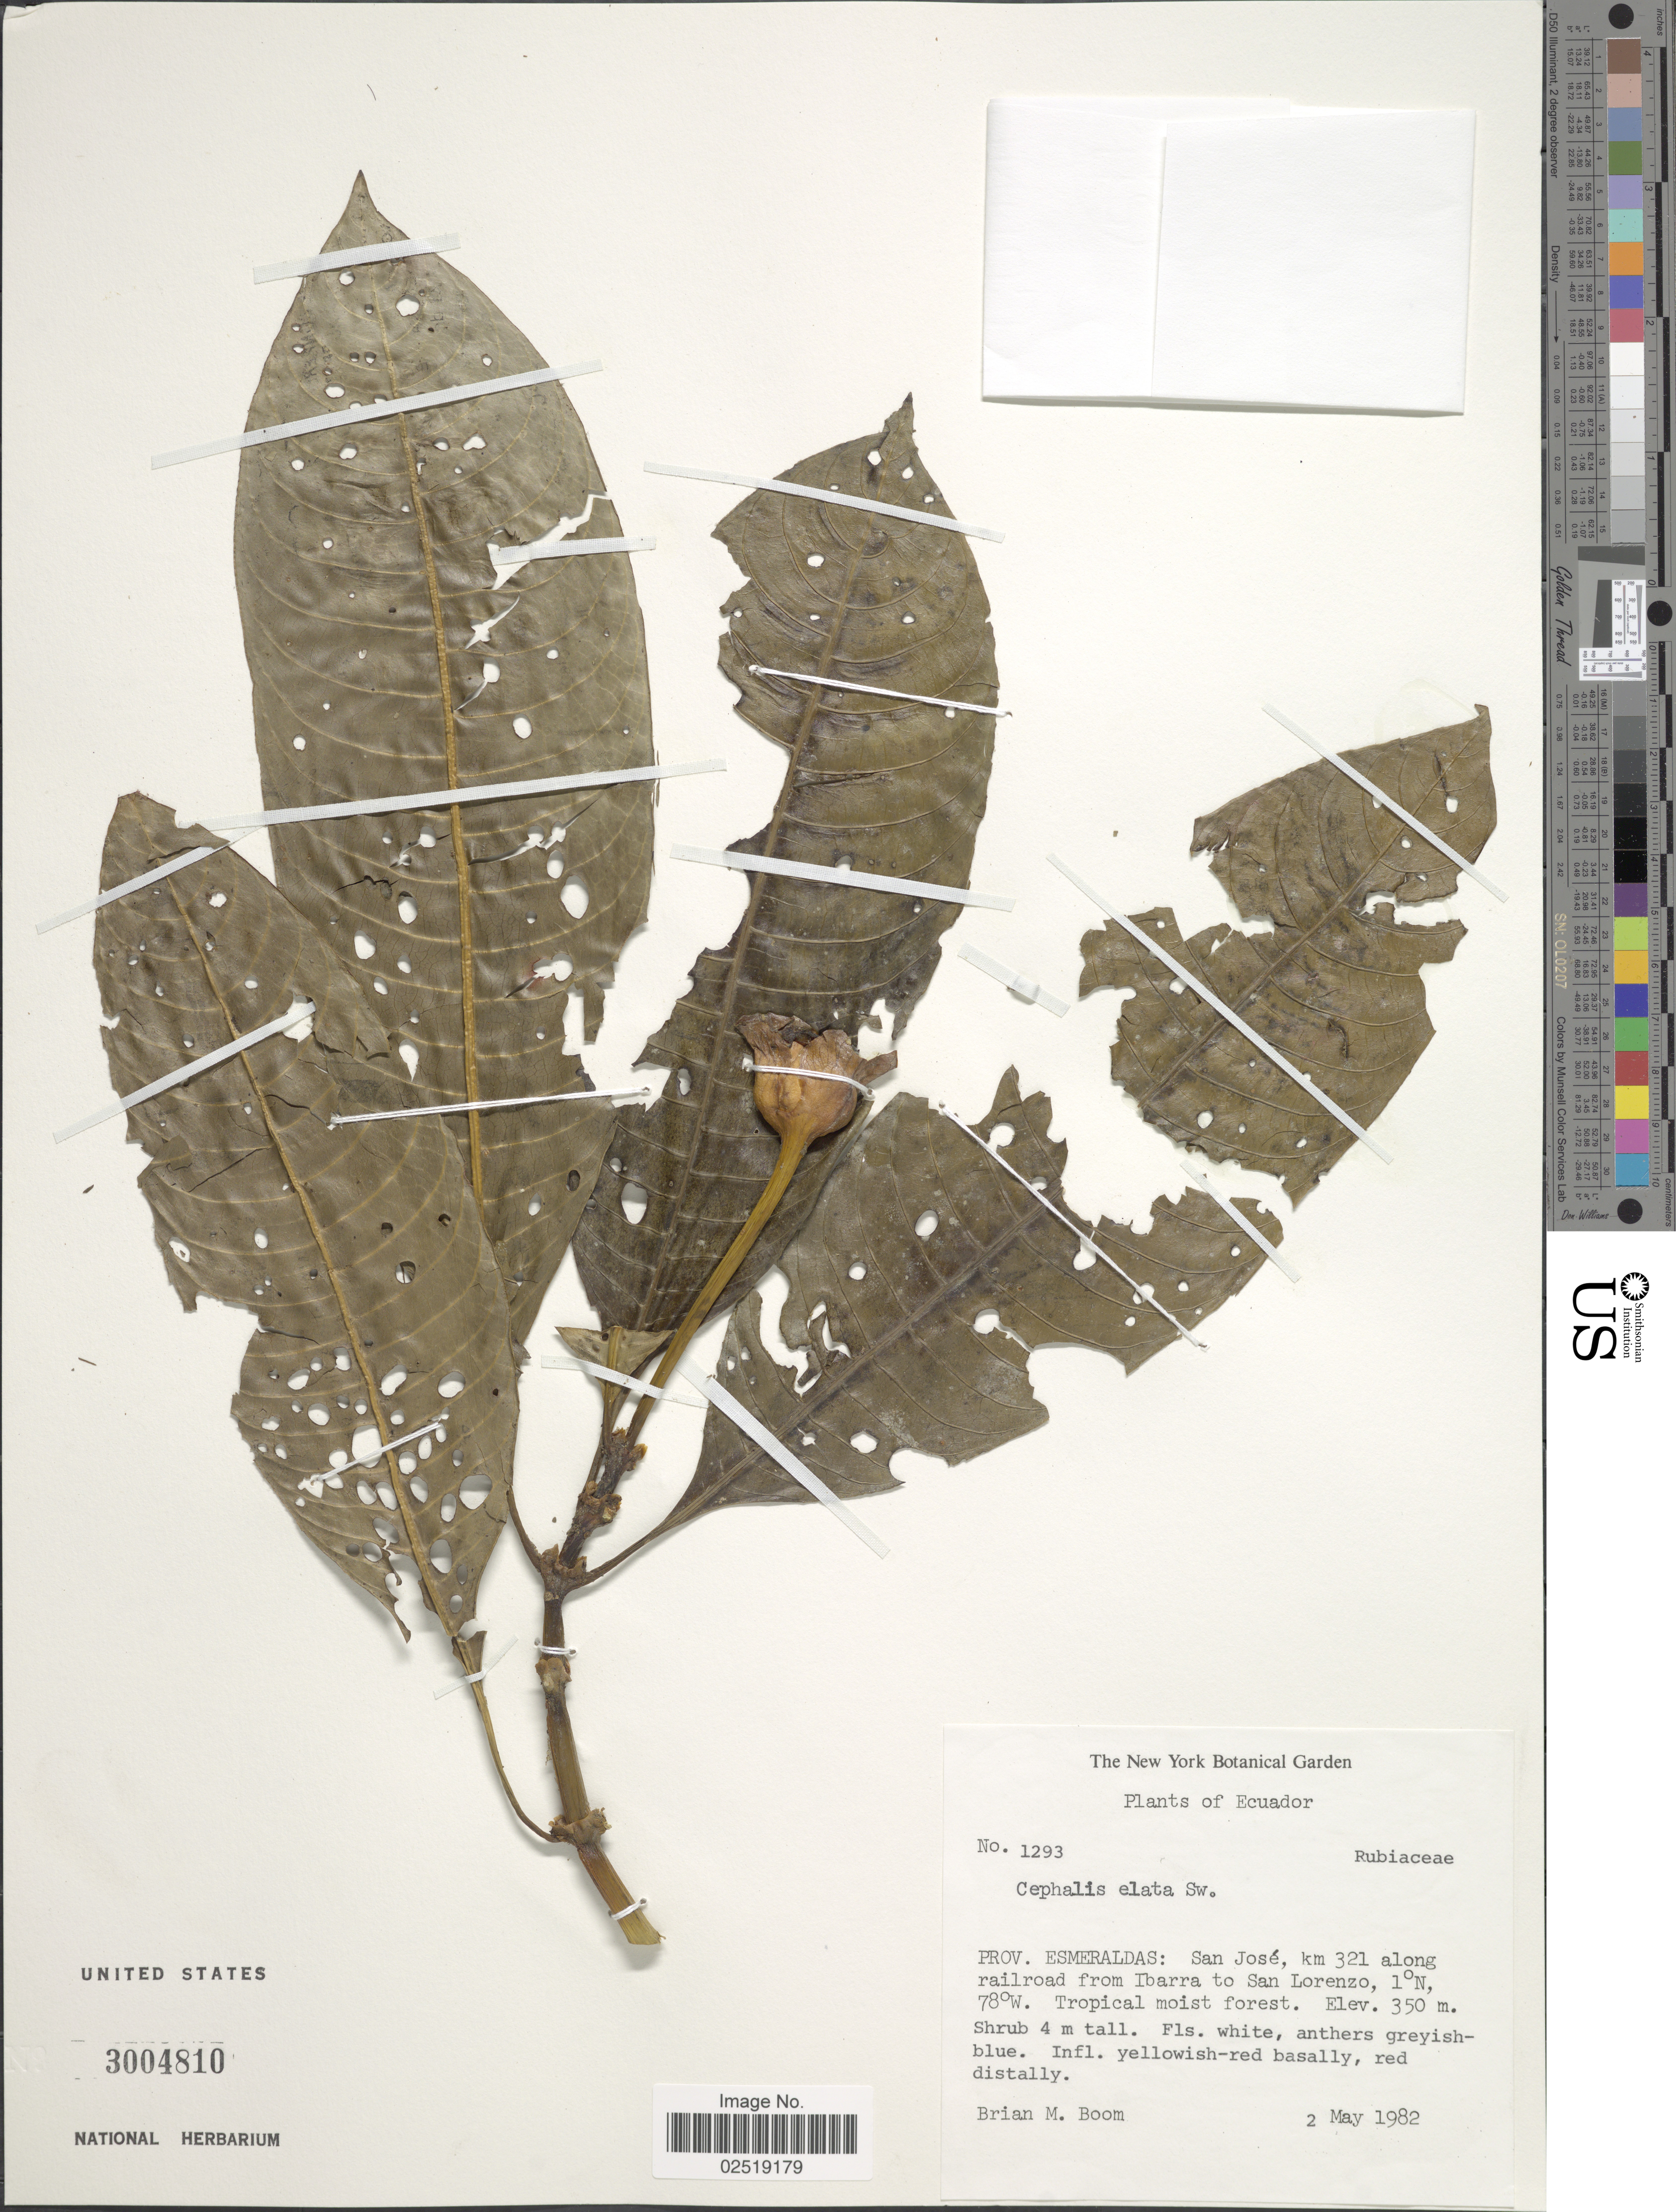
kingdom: Plantae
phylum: Tracheophyta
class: Magnoliopsida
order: Gentianales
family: Rubiaceae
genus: Psychotria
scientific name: Psychotria elata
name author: (Sw.) Hammel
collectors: B. M. Boom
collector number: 1293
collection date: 1982-05-02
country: Ecuador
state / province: Esmeraldas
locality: Prov. Esmeraldas: San Jose, km 321 along railroad from Ibarra to San Lorenzo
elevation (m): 350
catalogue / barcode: US 3004810